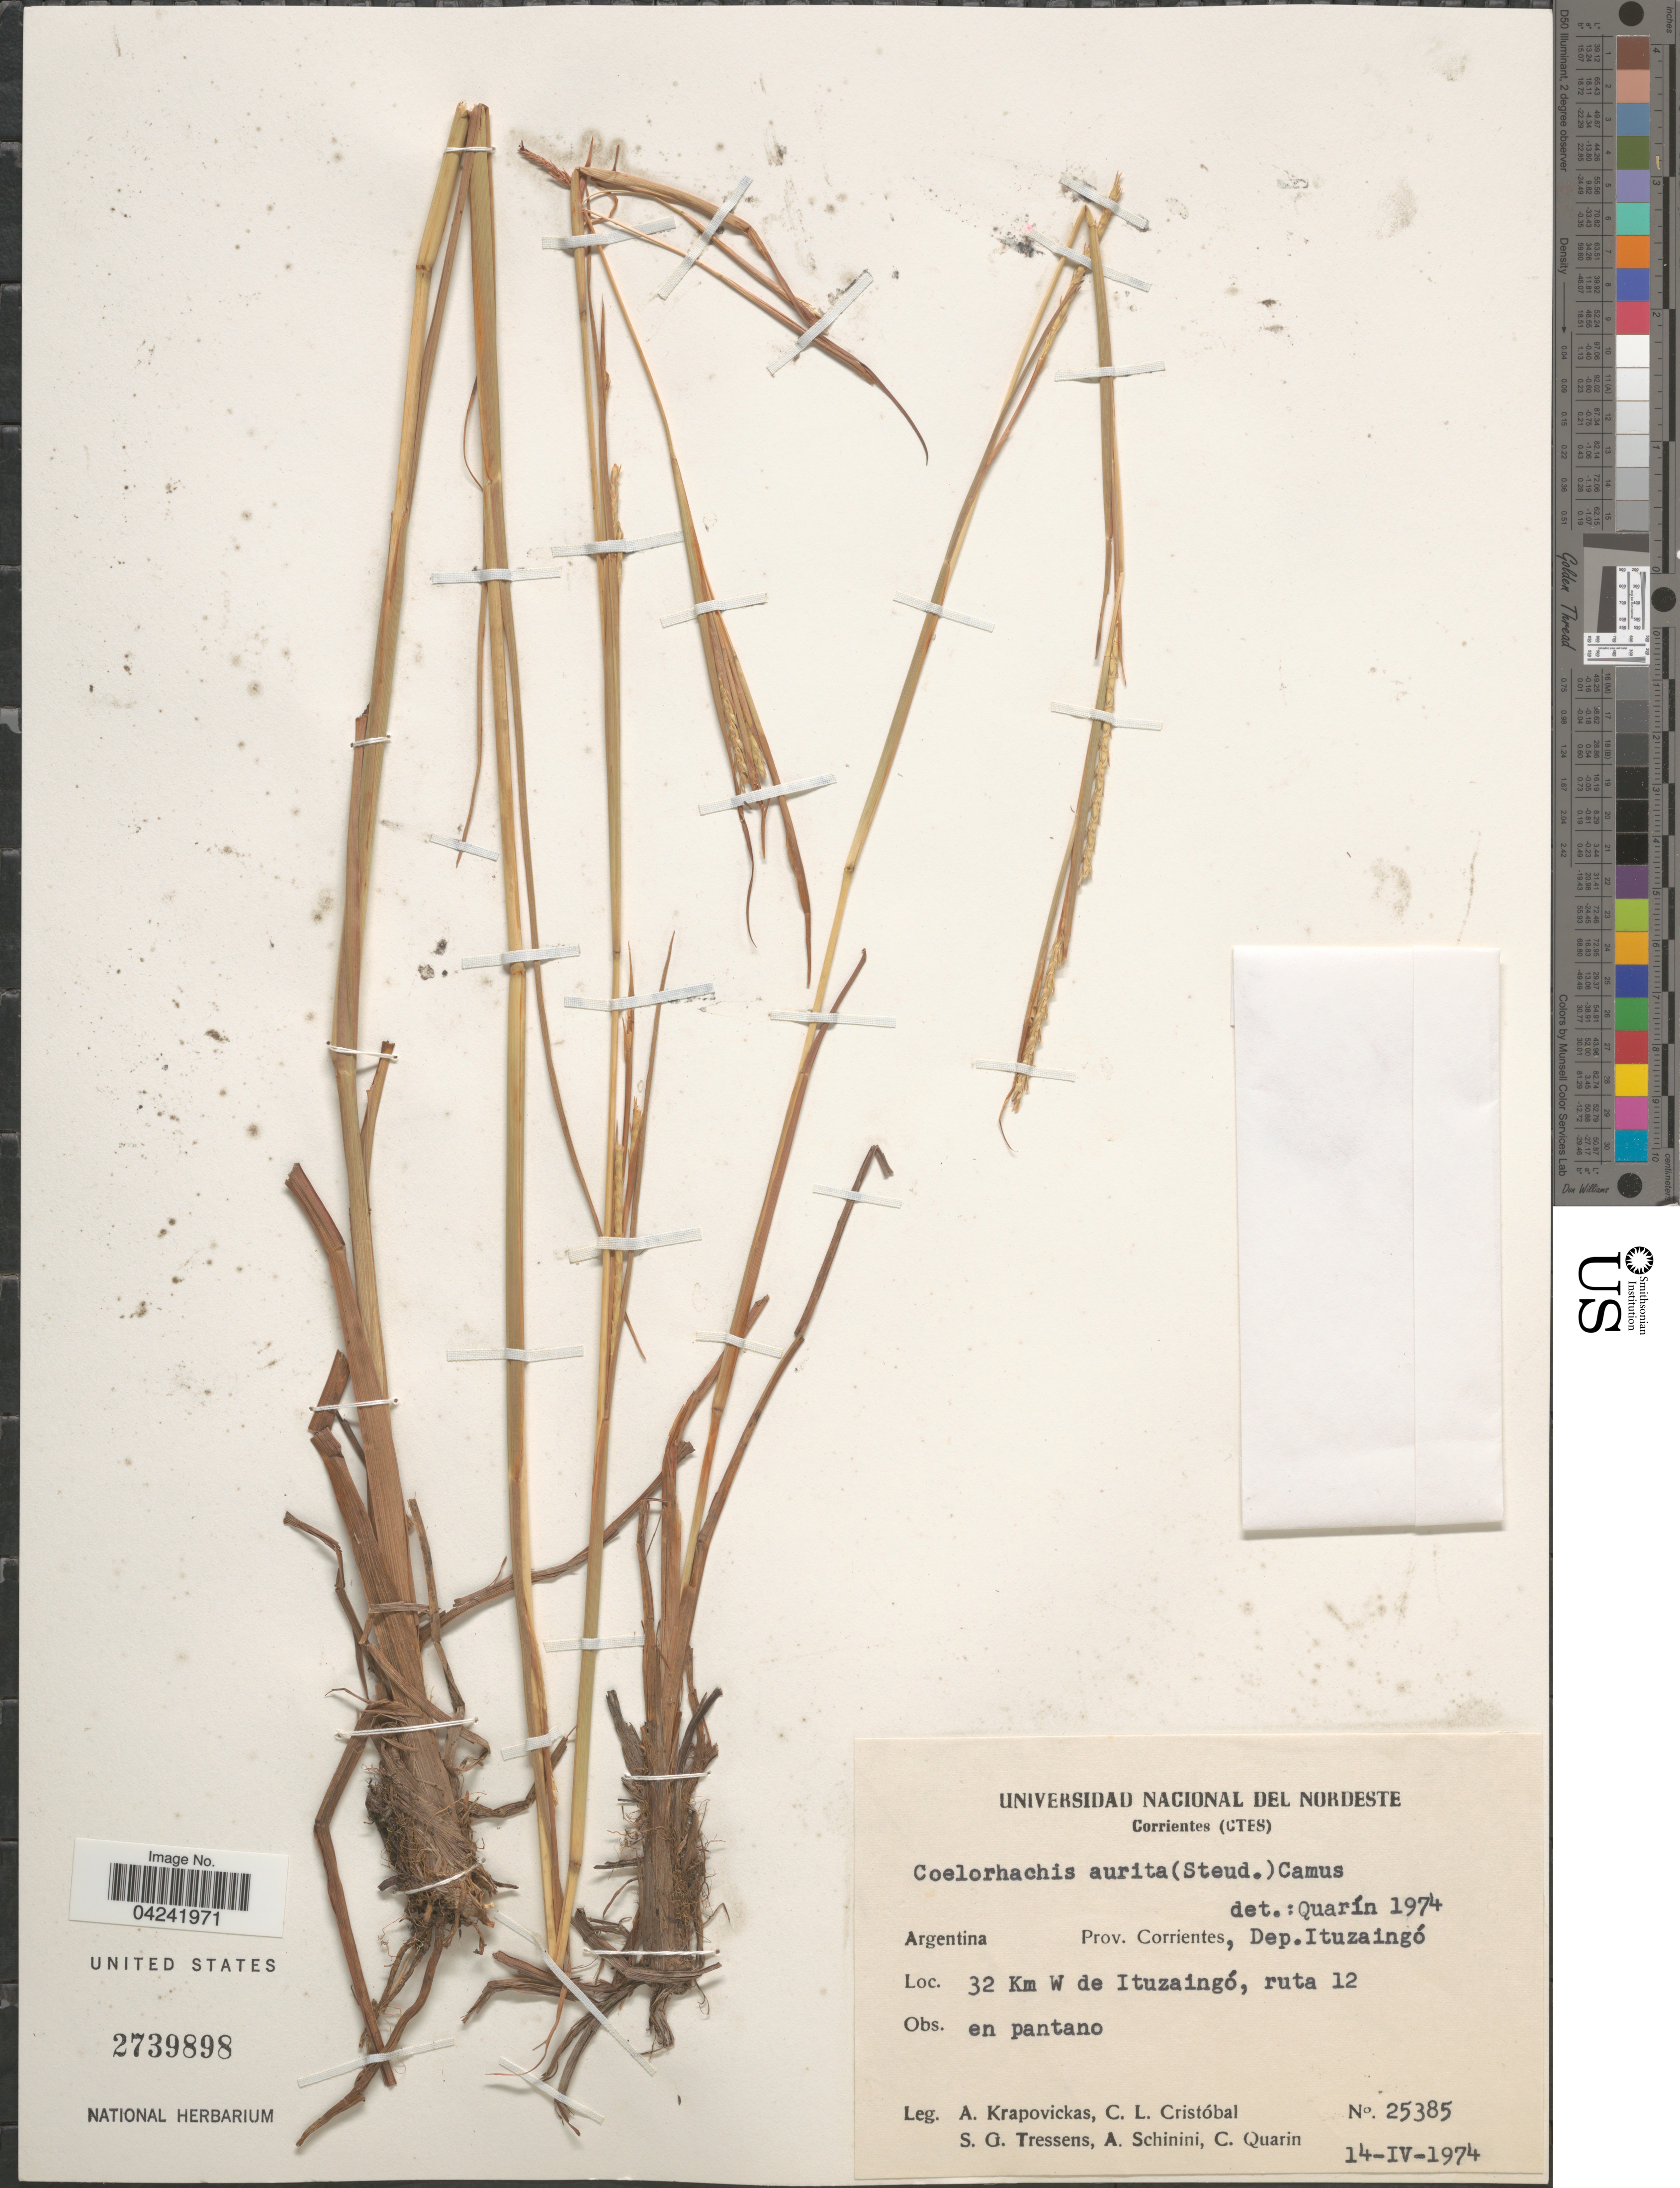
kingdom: Plantae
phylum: Tracheophyta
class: Liliopsida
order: Poales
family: Poaceae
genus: Mnesithea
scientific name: Mnesithea aurita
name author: (Steud.) de Koning & Sosef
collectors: A. Krapovickas, C. L. Cristóbal, S. Tressens, A. Schinini & C. Quarin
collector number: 25385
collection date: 1974-04-14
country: Argentina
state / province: Corrientes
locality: Dep. Ituzaingó. 32 Km W de Ituzaingó, ruta 12.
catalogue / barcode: US 2739898